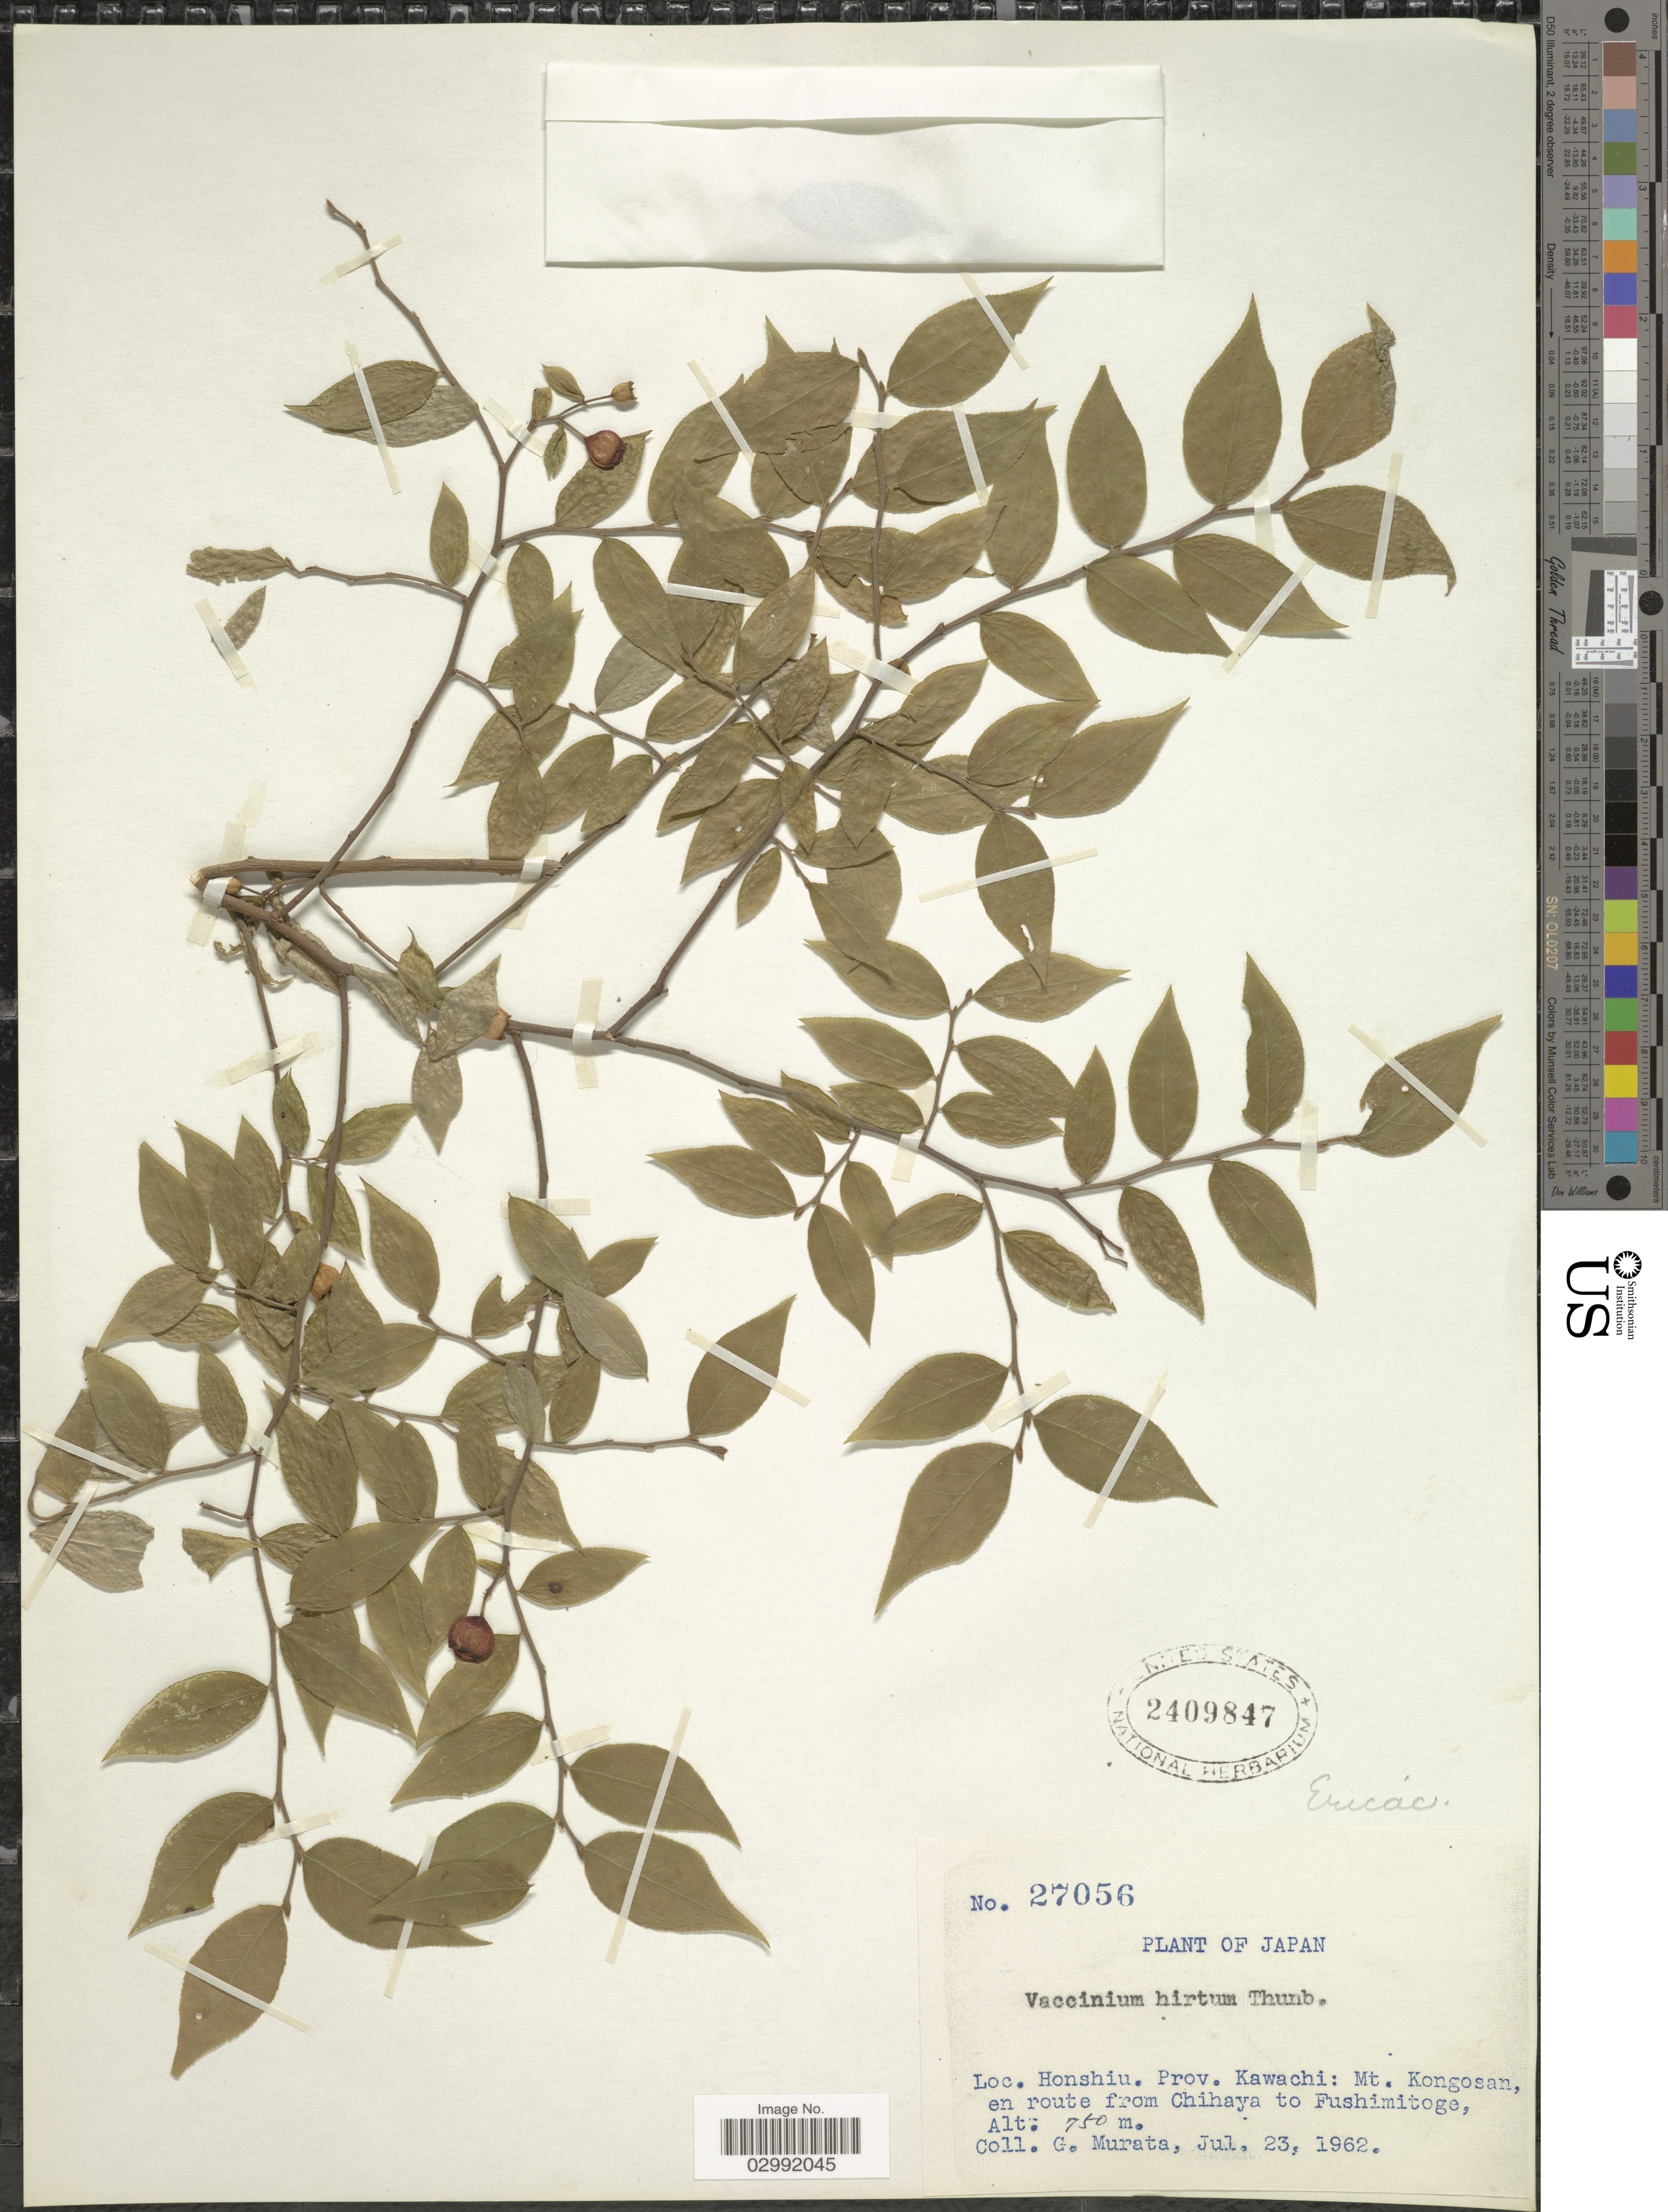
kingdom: Plantae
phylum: Tracheophyta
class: Magnoliopsida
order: Ericales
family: Ericaceae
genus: Vaccinium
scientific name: Vaccinium hirtum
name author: Thunb.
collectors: G. Murata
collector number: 27056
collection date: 1962-07-23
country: Japan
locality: Honshiu. Prov. Kawachi: Mt. Kongosan, en route from Chihaya to Fushimitoge.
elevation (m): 750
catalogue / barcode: US 2409847